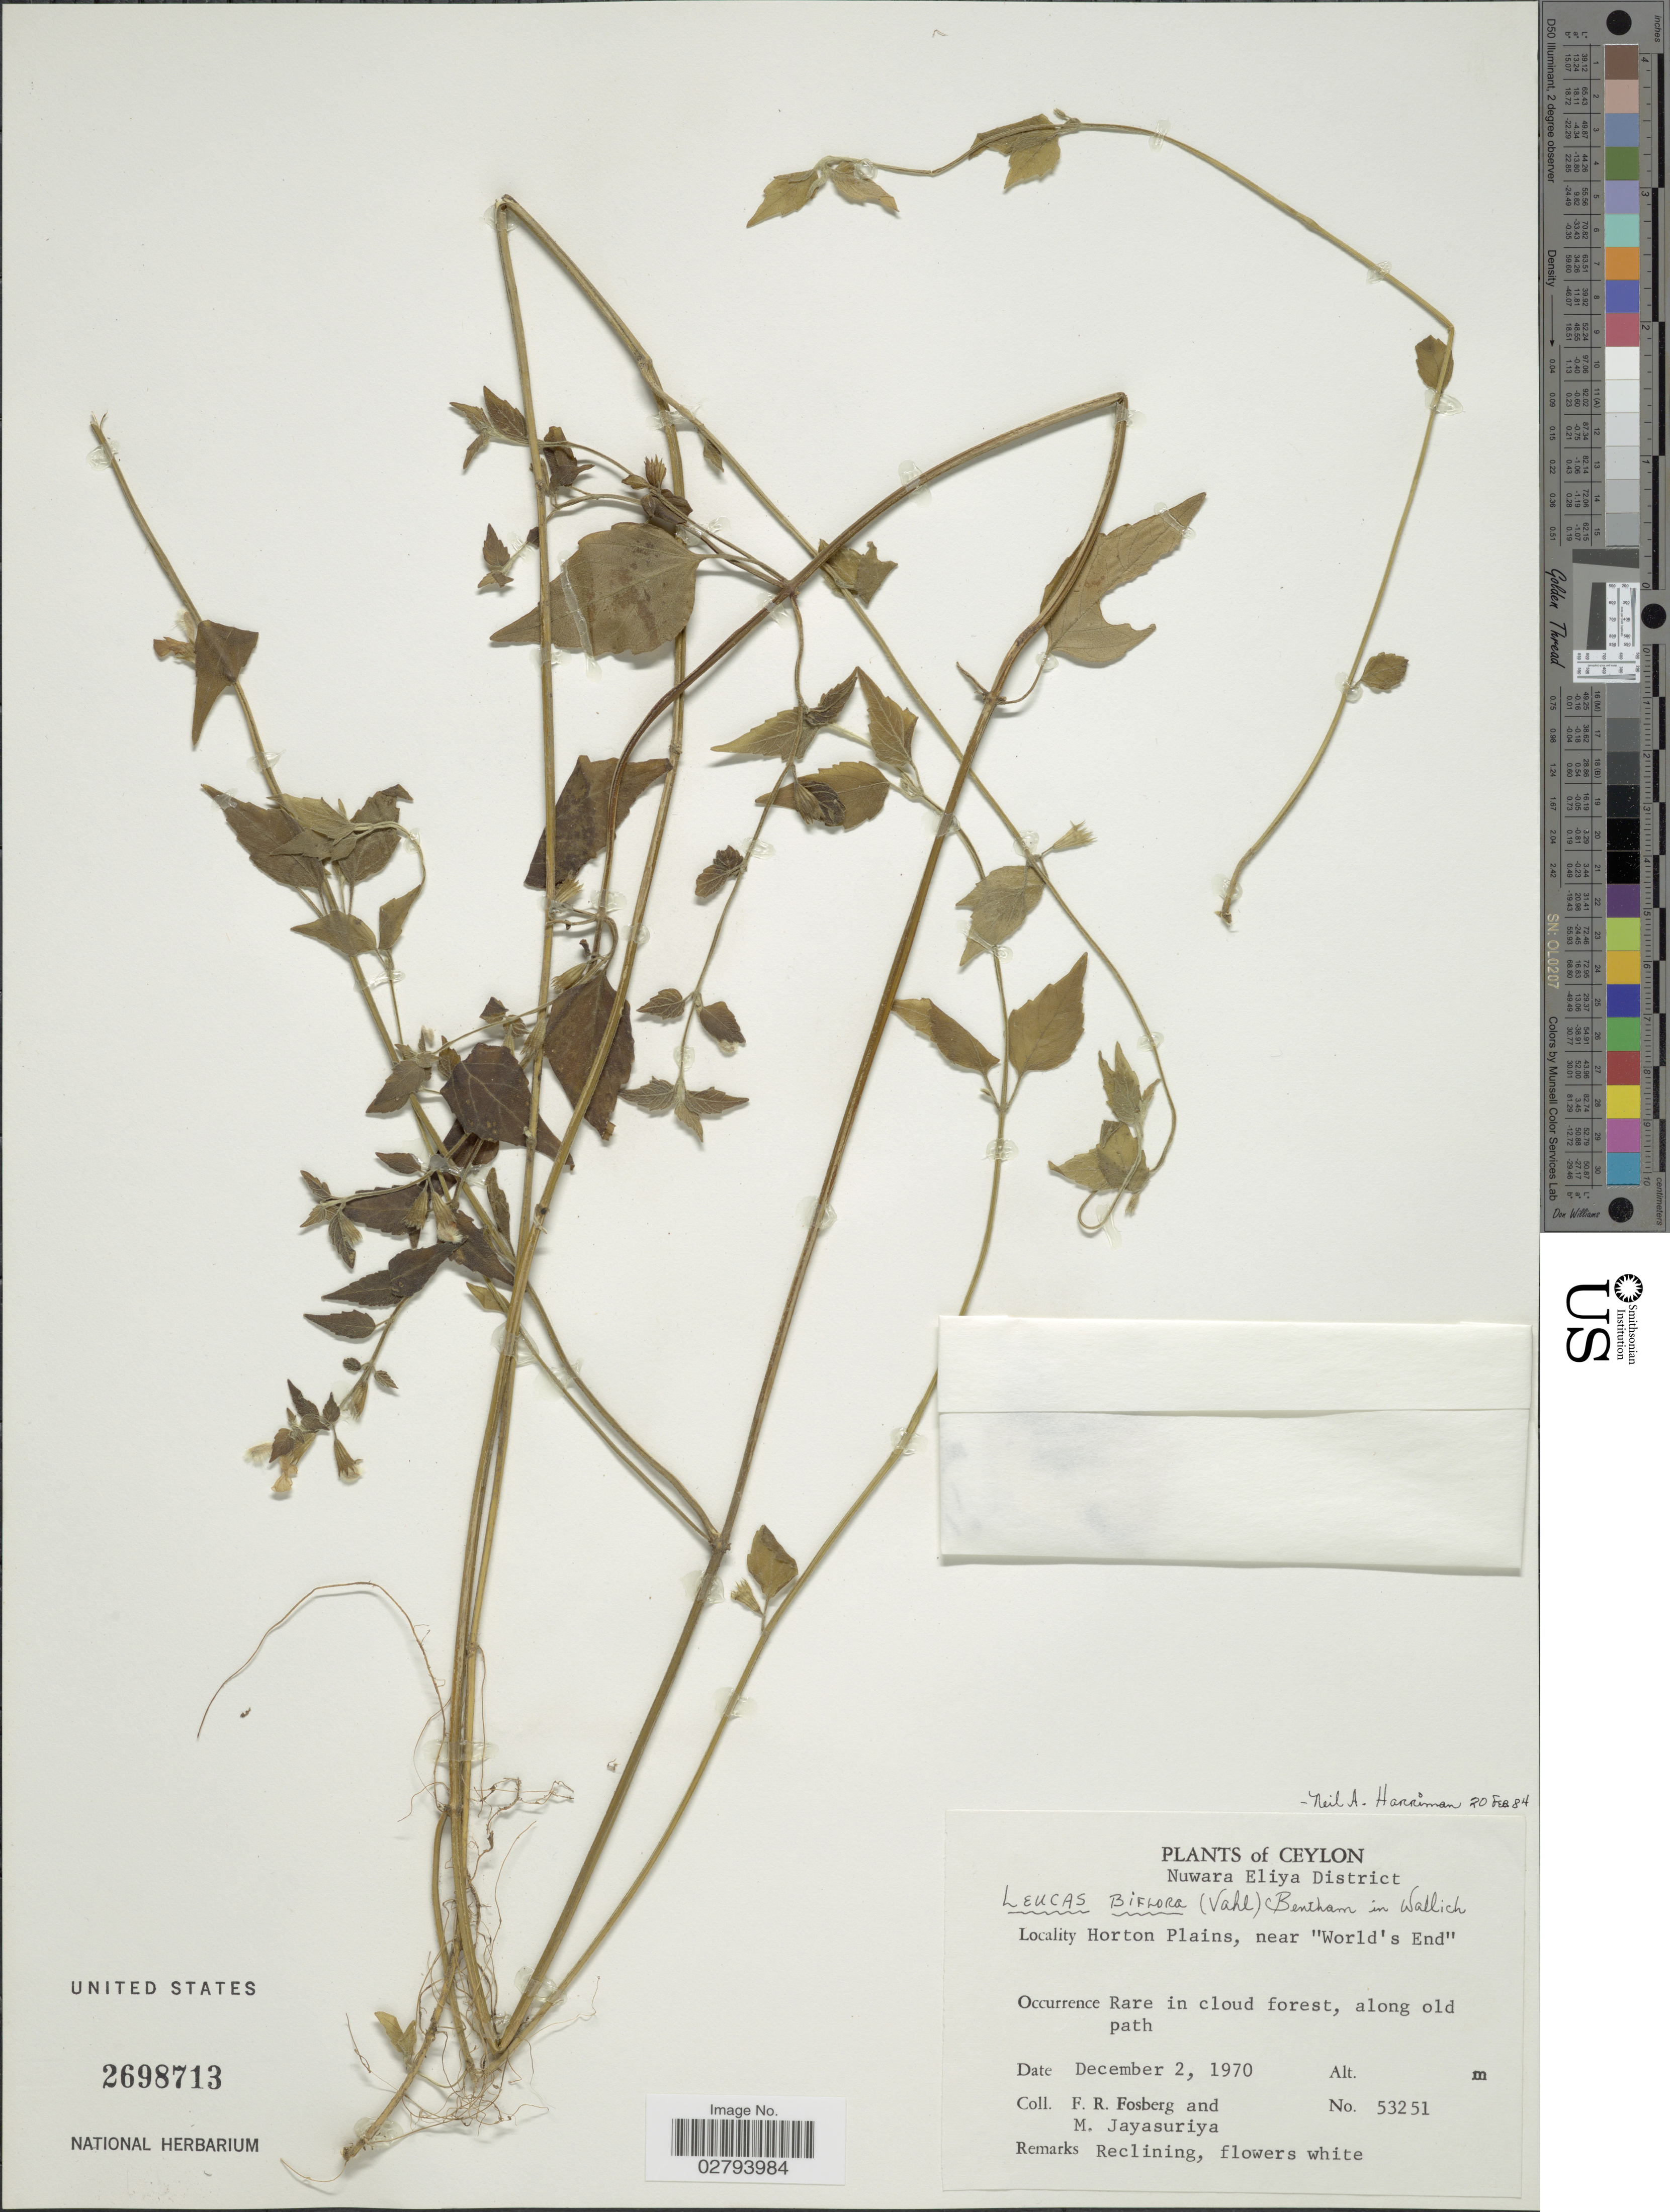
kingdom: Plantae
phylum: Tracheophyta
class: Magnoliopsida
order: Lamiales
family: Lamiaceae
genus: Leucas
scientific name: Leucas biflora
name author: (Vahl) Sm.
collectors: F. R. Fosberg & M. Jayasuriya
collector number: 53251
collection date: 1970-12-02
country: Sri Lanka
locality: Ceylon, Nuwara Eliya District, Horton Plains, near "World's End".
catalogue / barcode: US 2698713